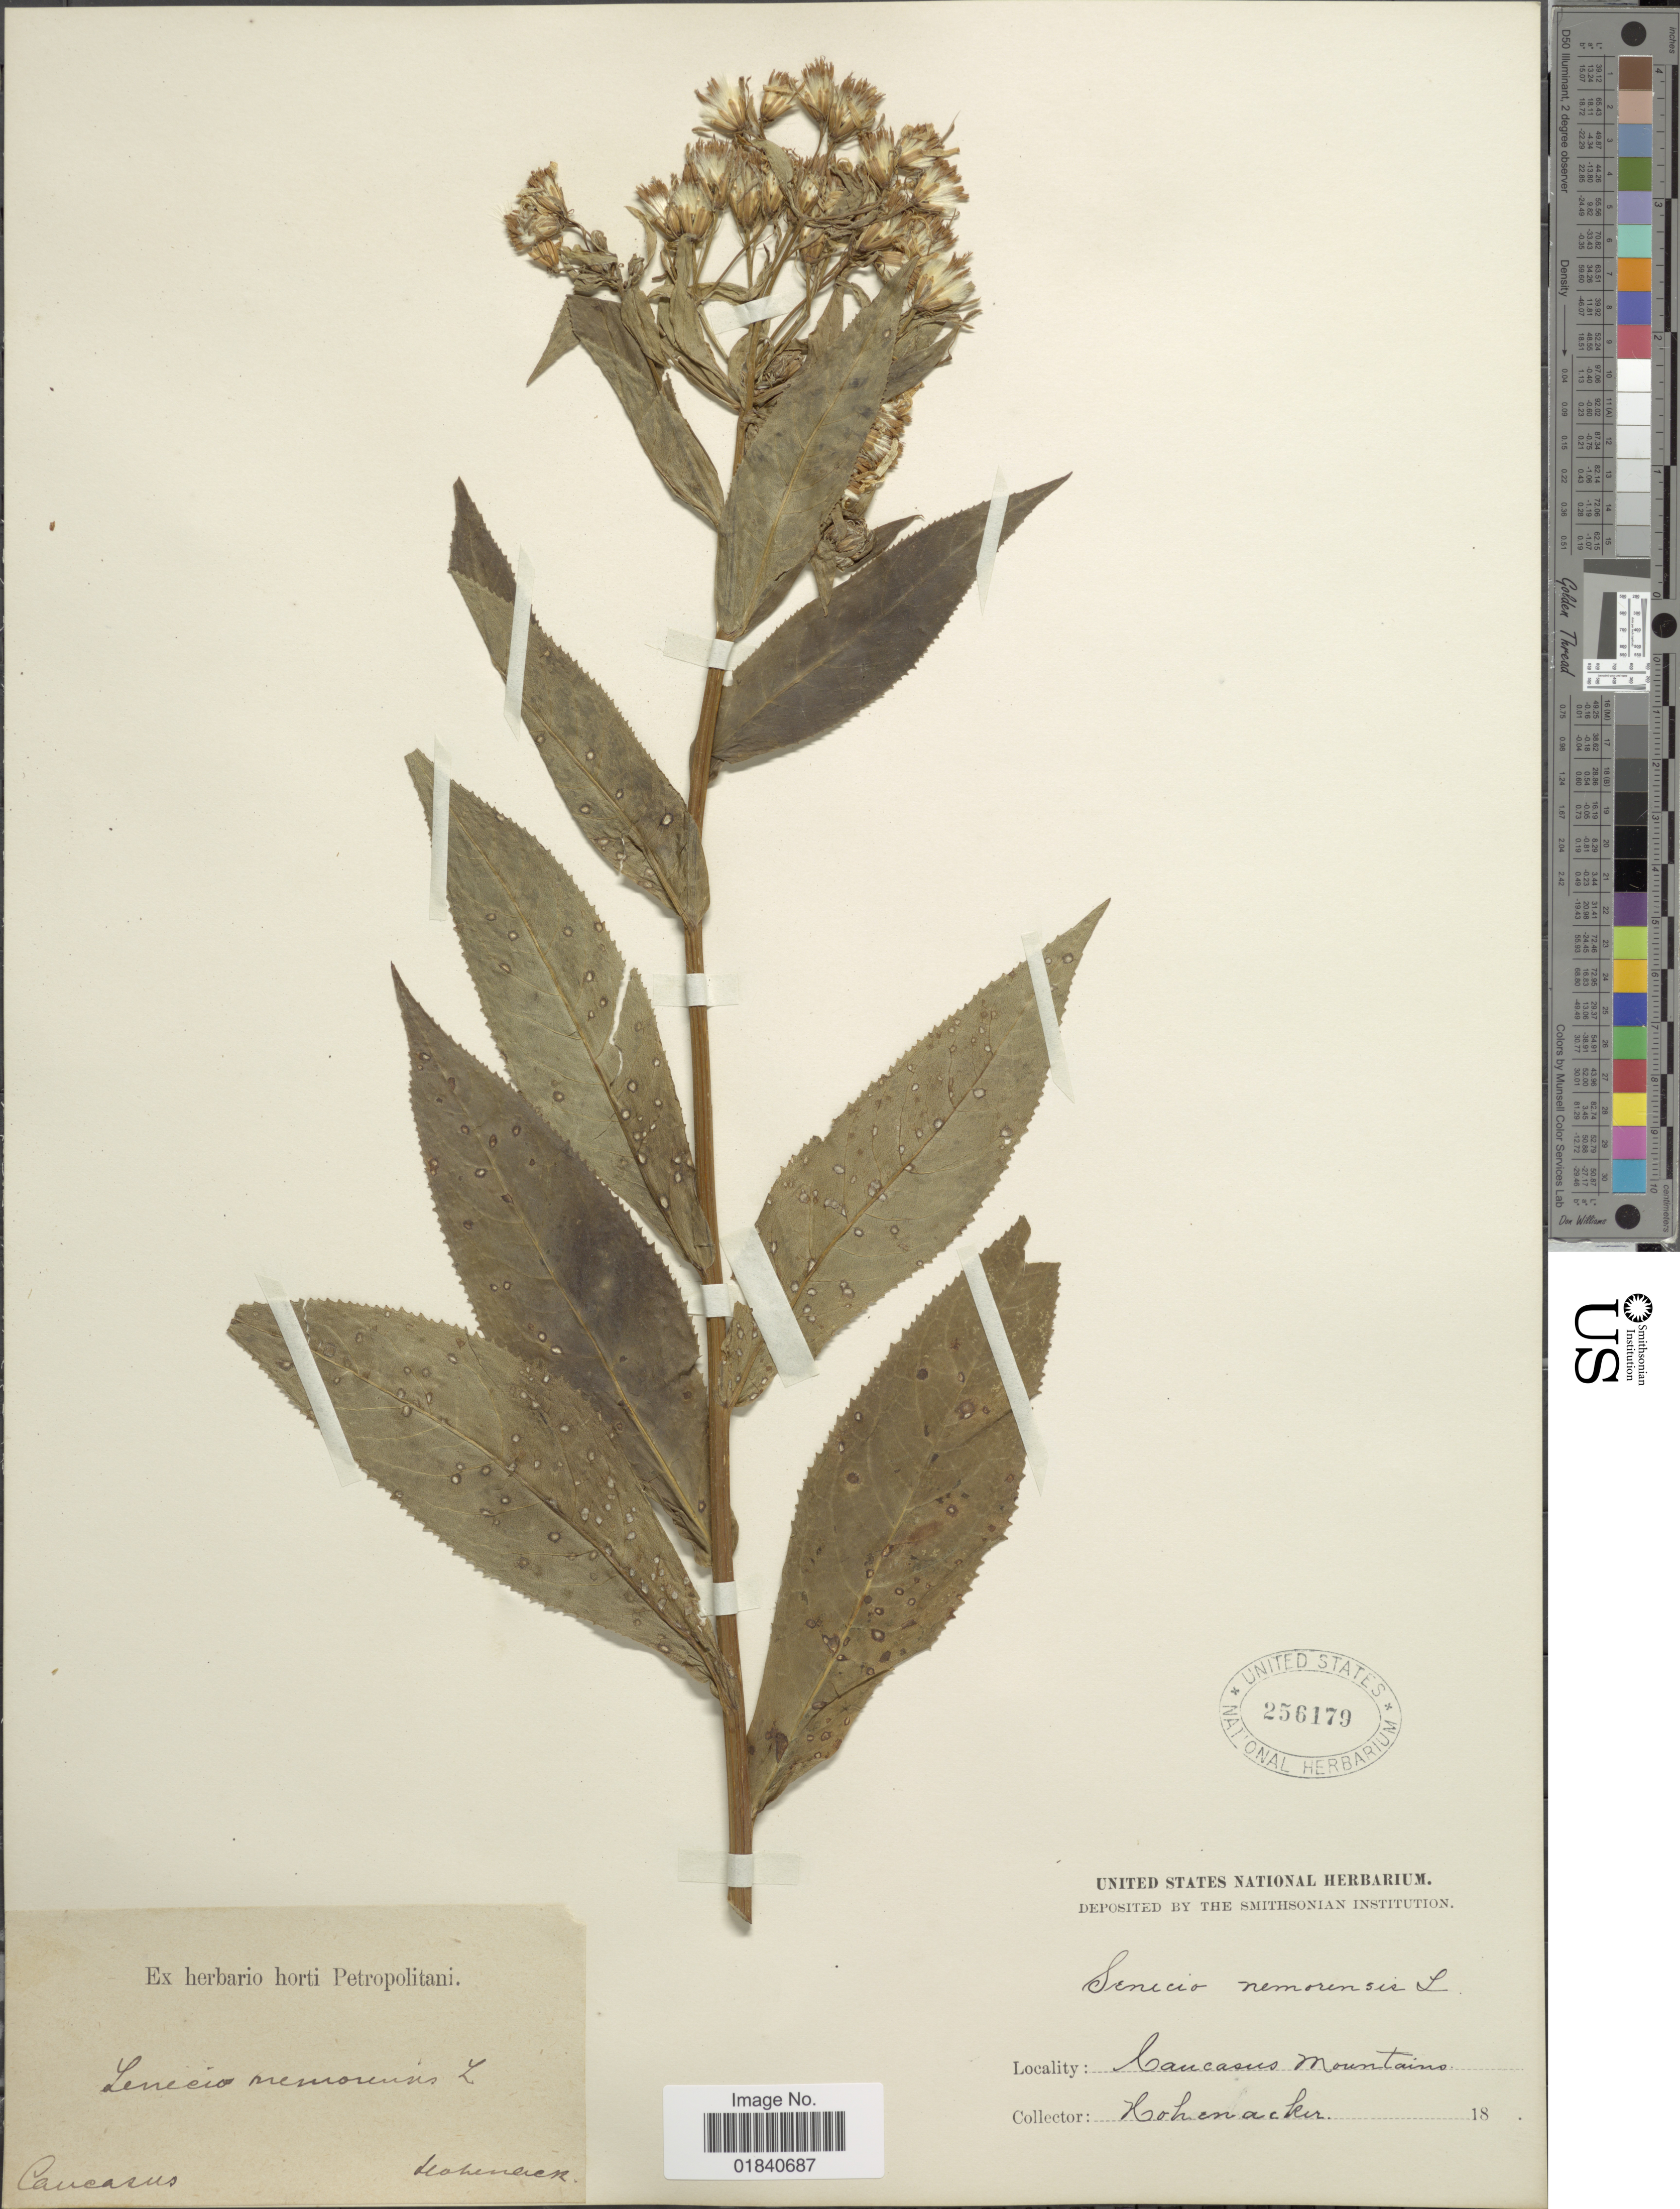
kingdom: Plantae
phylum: Tracheophyta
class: Magnoliopsida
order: Asterales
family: Asteraceae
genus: Senecio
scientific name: Senecio nemorensis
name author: L.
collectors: Hohenacker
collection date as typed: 18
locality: Caucasus Mountains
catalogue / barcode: US 256179